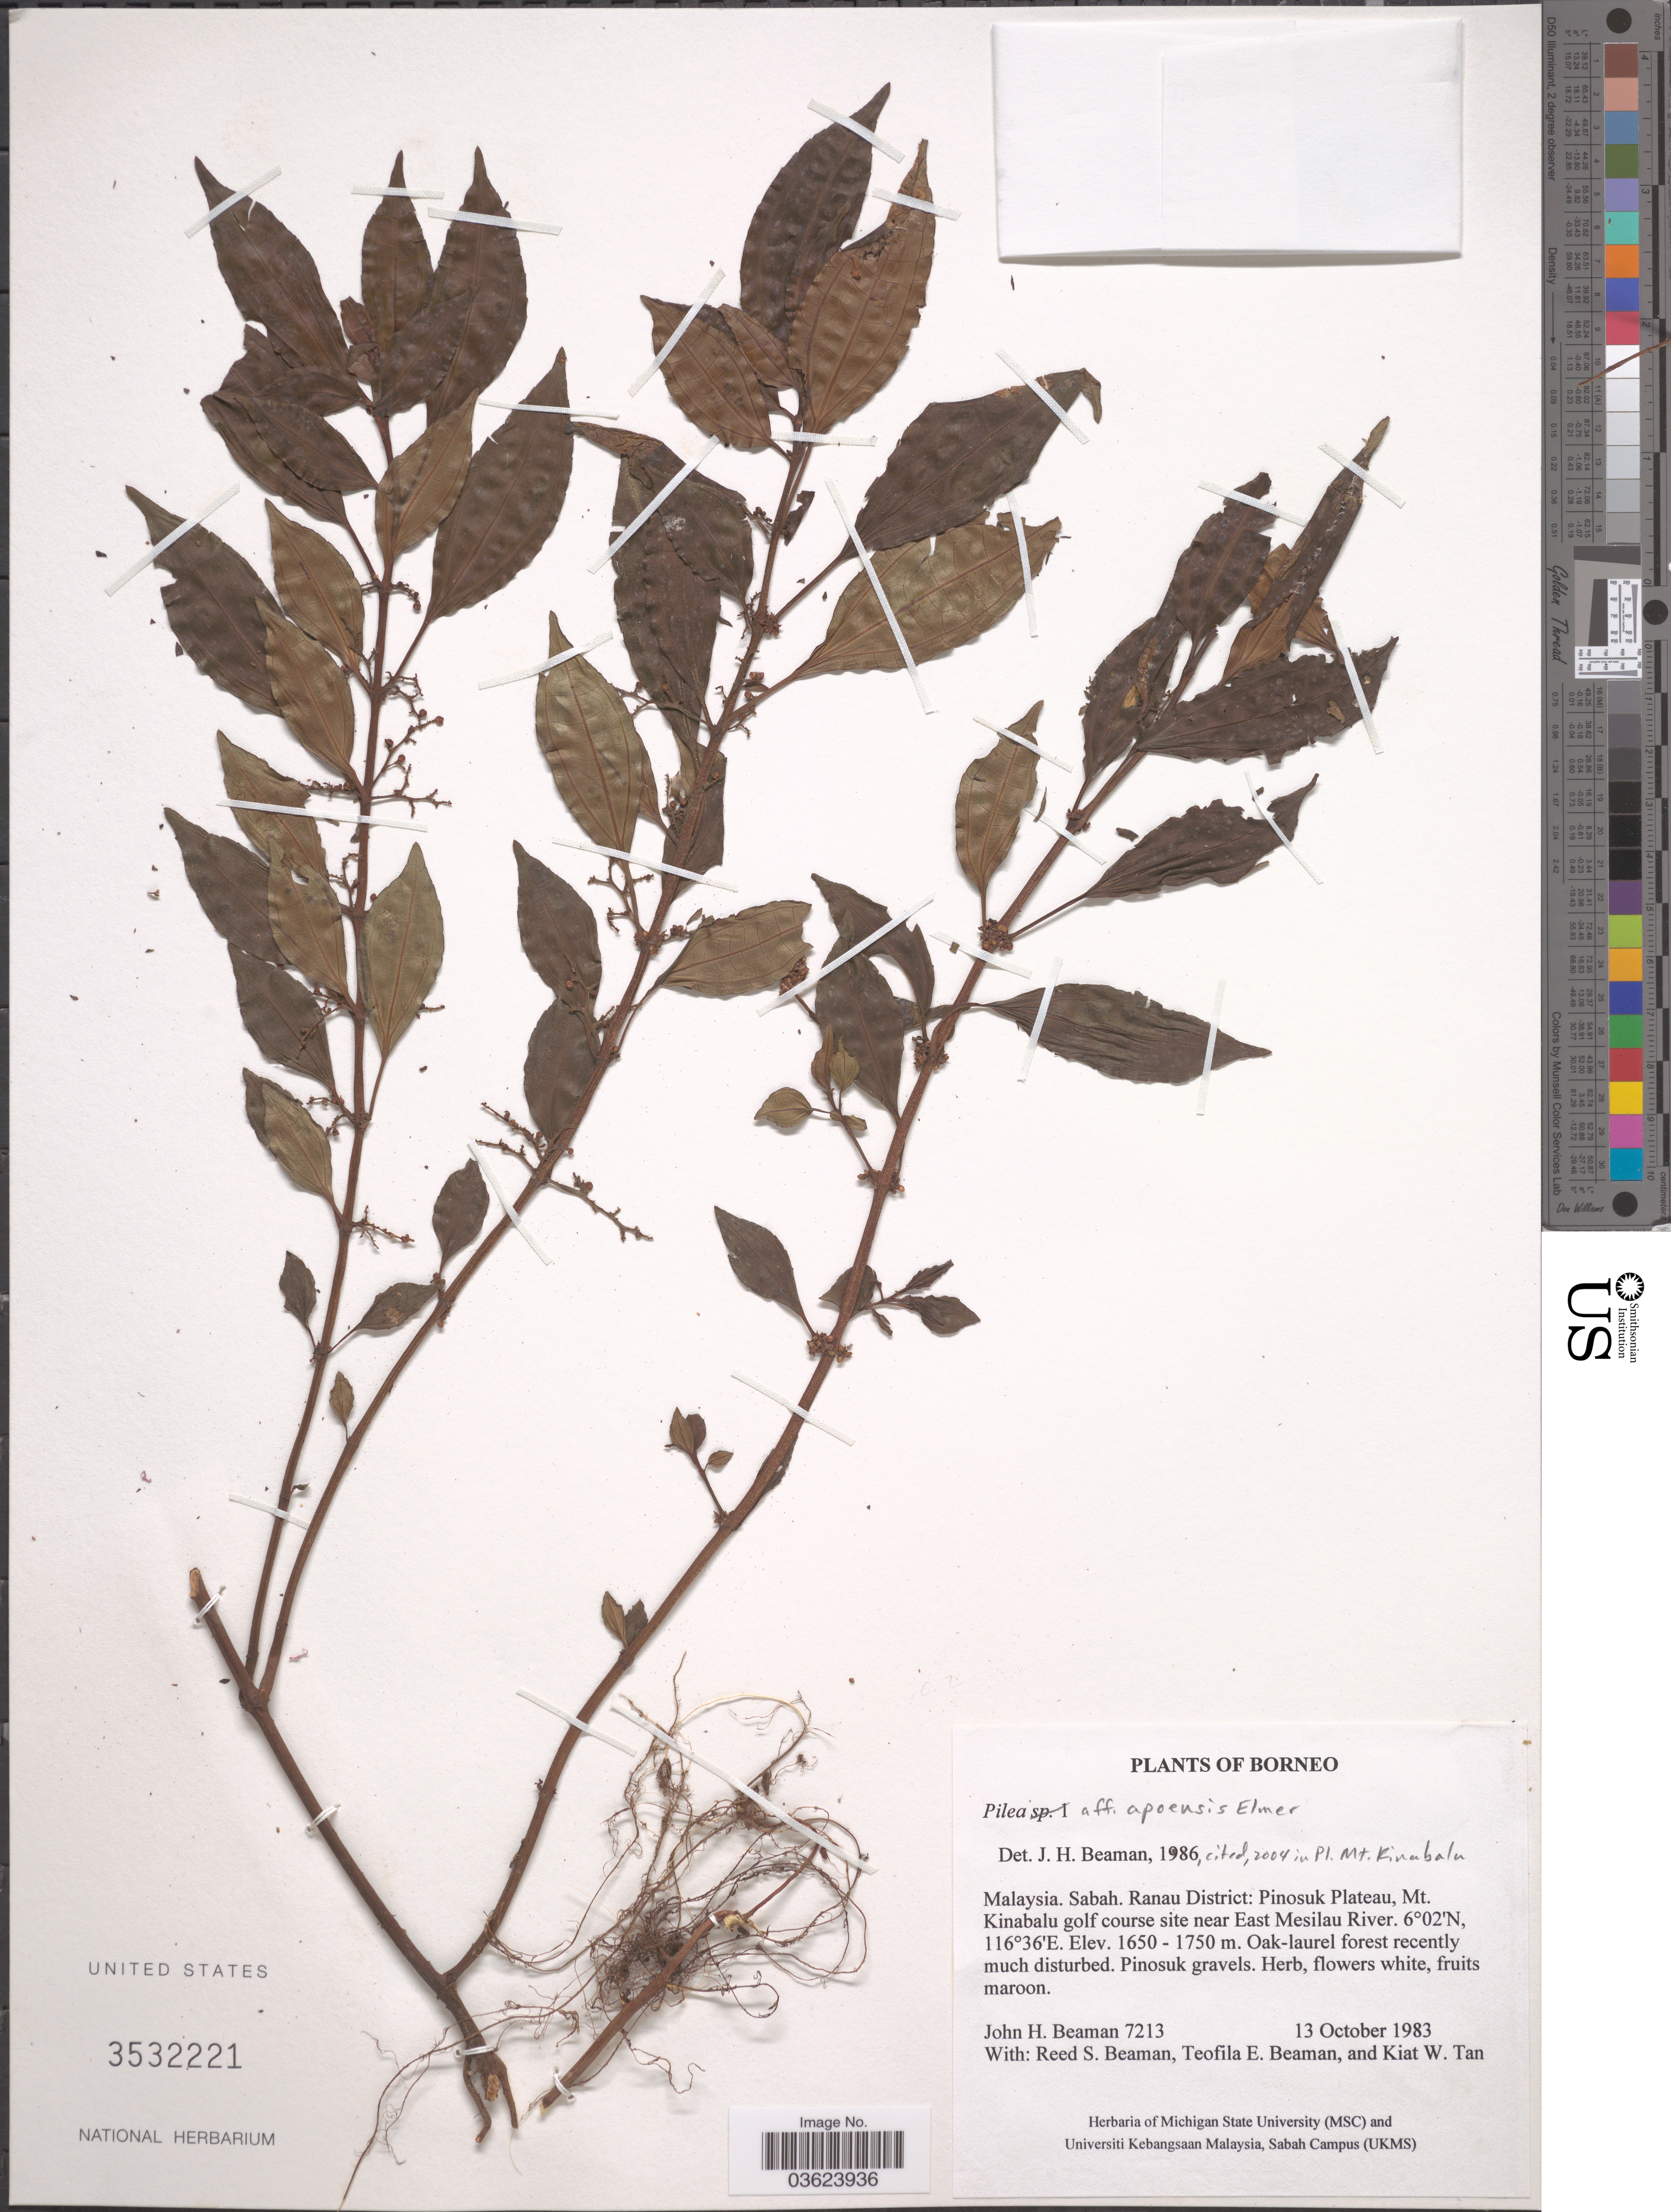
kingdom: Plantae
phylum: Tracheophyta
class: Magnoliopsida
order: Rosales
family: Urticaceae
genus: Pilea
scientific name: Pilea apoensis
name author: Elmer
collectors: J. H. Beaman, R. S. Beaman, T. E. Beaman & K. Tan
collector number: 7213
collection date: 1983-10-13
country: Malaysia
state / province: Sabah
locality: Borneo. Ranau District: Pinosuk Plateau, Mt. Kinabalu golf course site near East Mesilau River.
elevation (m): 1650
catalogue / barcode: US 3532221